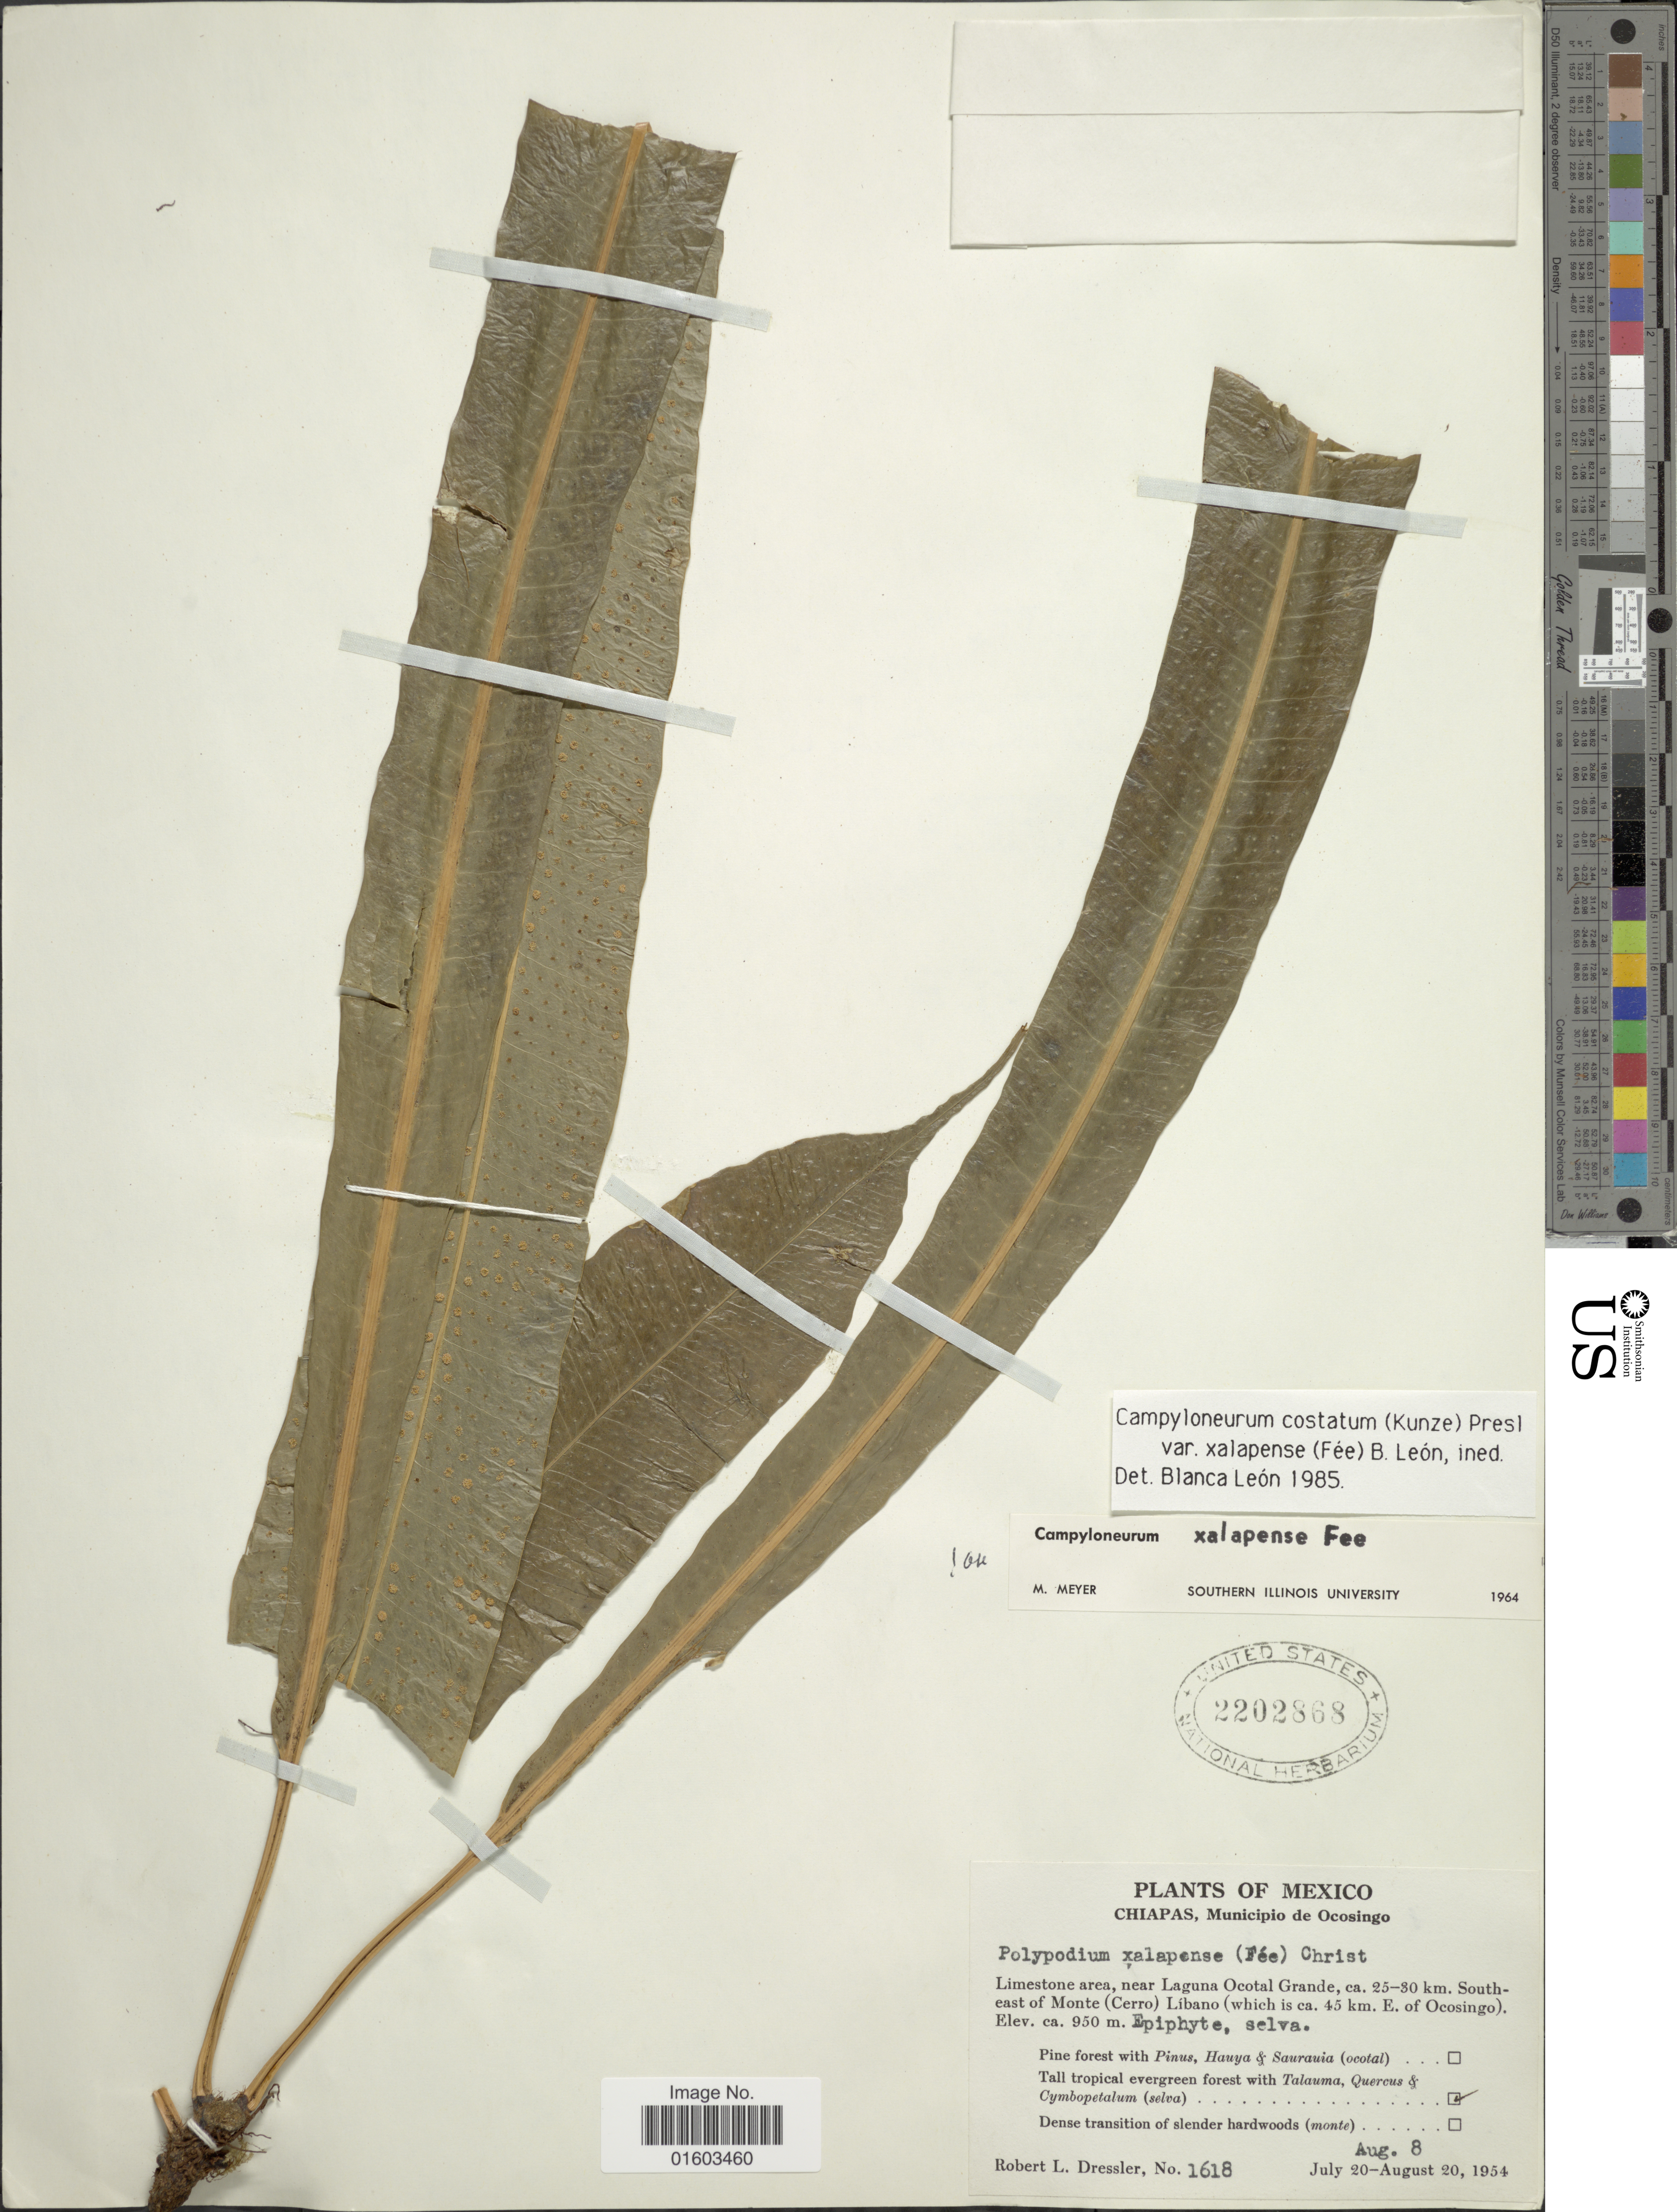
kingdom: Plantae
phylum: Tracheophyta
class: Polypodiopsida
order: Polypodiales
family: Polypodiaceae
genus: Campyloneurum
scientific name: Campyloneurum xalapense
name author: Fée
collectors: R. Dressler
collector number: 1618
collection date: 1954-07-20/1954-08-20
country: Mexico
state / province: Chiapas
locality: Municipio de Ocosingo. Limestone area, near Laguna Ocotal Grande, 25-30 km.southeast of Monte (Cerro) Libano (which is 45 km. E. of Ocosingo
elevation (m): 950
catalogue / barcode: US 2202868